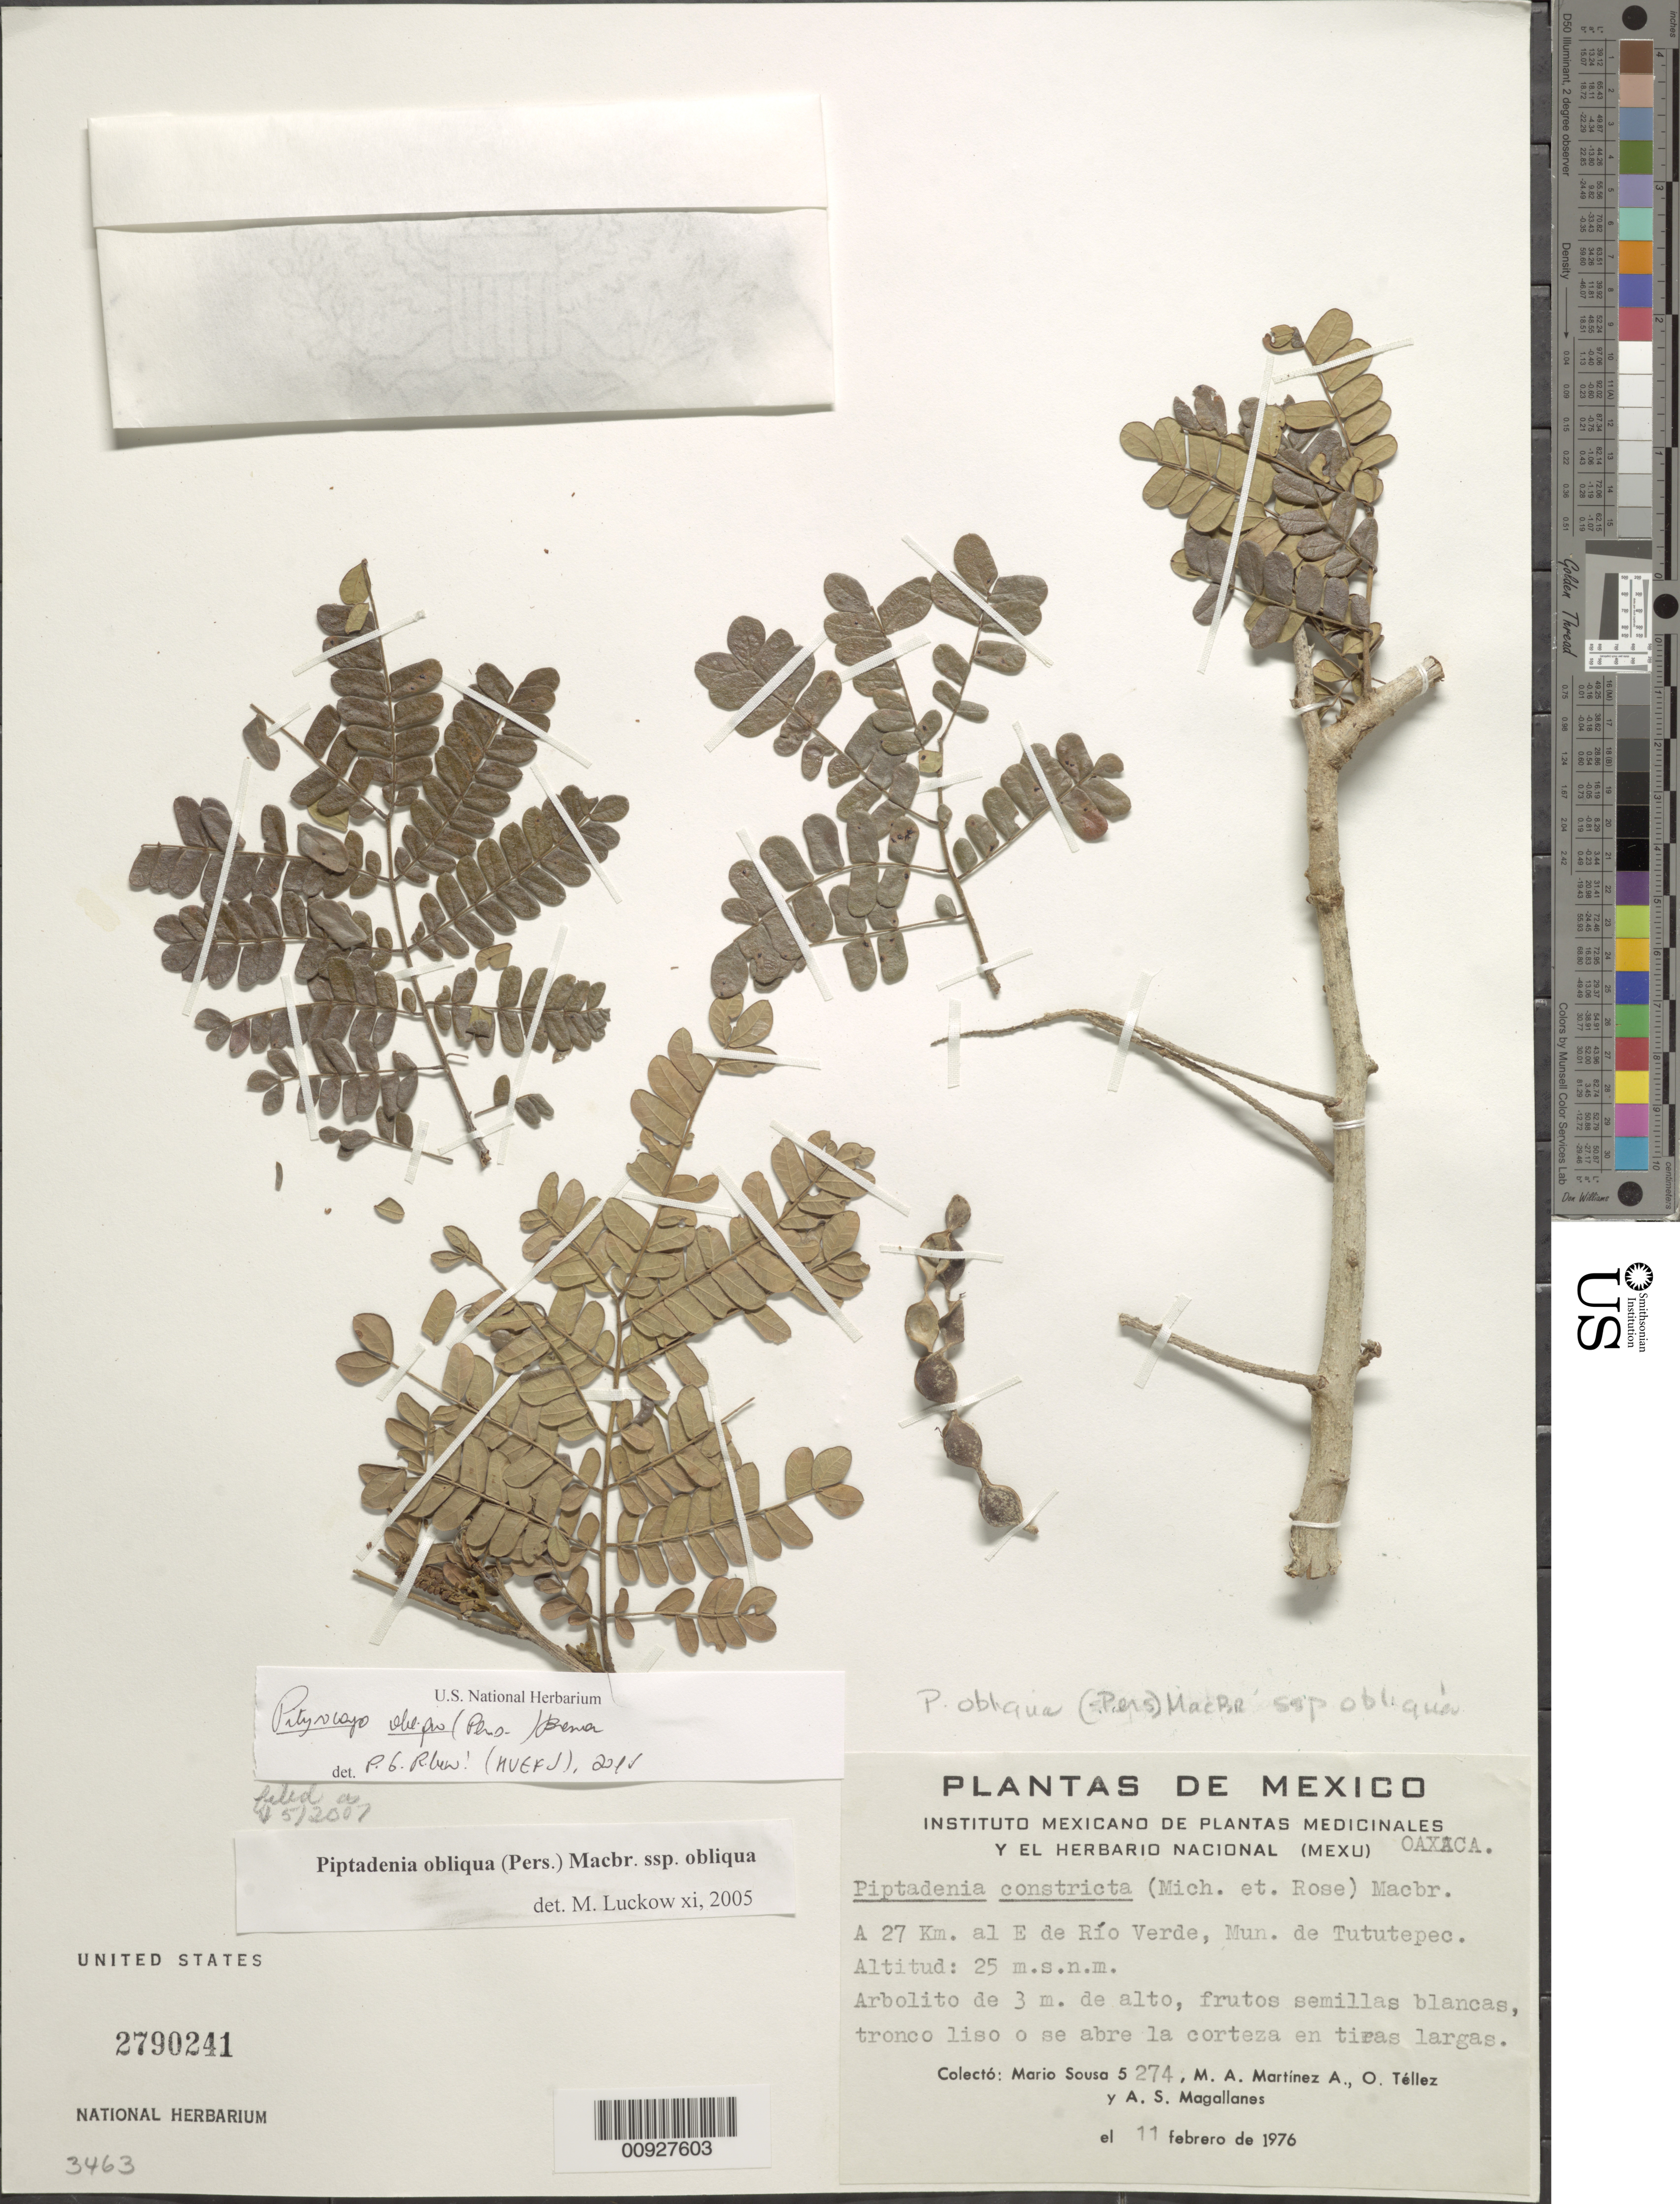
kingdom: Plantae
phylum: Tracheophyta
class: Magnoliopsida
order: Fabales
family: Fabaceae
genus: Pityrocarpa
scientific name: Pityrocarpa obliqua subsp. obliqua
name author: (Pers.) Brenan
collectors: M. Sousa S., M. A. Martínez Alfaro, O. Téllez V. & A. Magallanes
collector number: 5274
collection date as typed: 11 Feb 1976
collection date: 1976-02-11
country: Mexico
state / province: Oaxaca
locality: A 27 km. al E de Río Verde, Mun. de Tututepec, Oaxaca.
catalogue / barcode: US 2790241